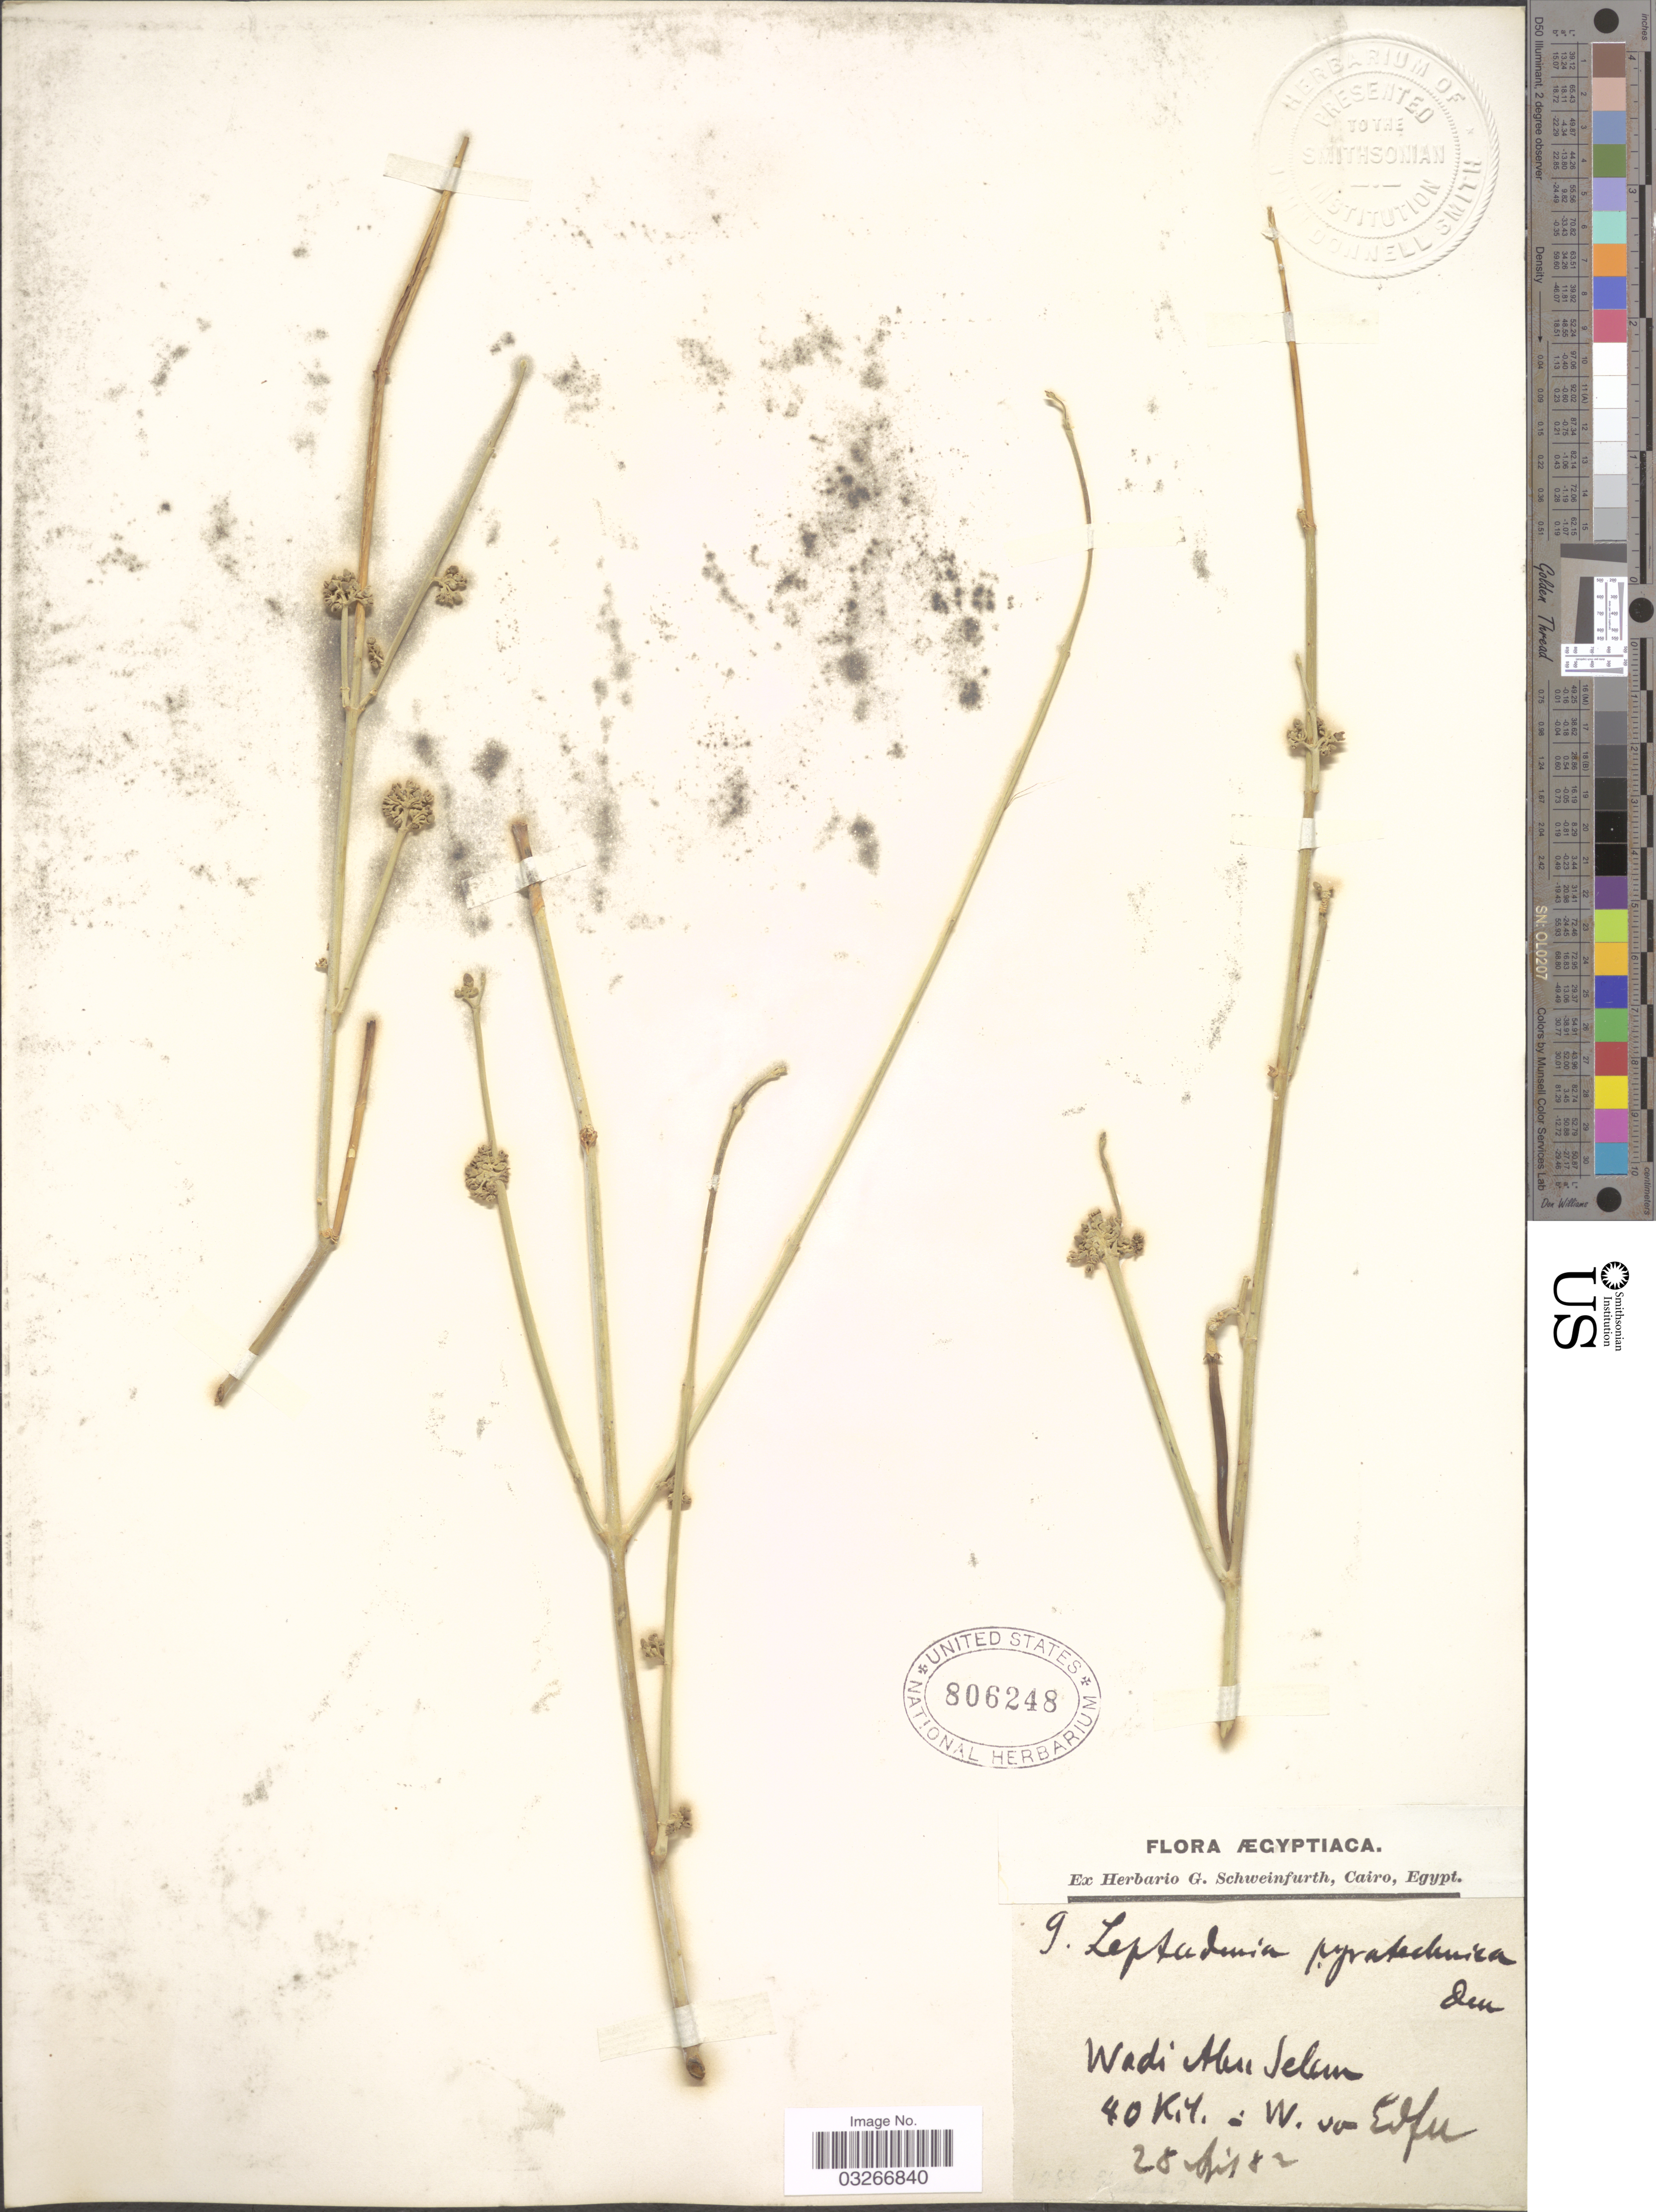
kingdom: Plantae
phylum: Tracheophyta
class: Magnoliopsida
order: Gentianales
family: Apocynaceae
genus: Leptadenia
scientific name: Leptadenia pyrotechnica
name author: (Forssk.) Decne.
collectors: ex herb. G. Schweinfurth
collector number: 9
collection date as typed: Transcribed d/m/y: 28/4/82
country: Egypt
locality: Ægyptiaca. Wadi Alen Selam, 40 K.M. W vo Edfu.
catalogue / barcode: US 806248